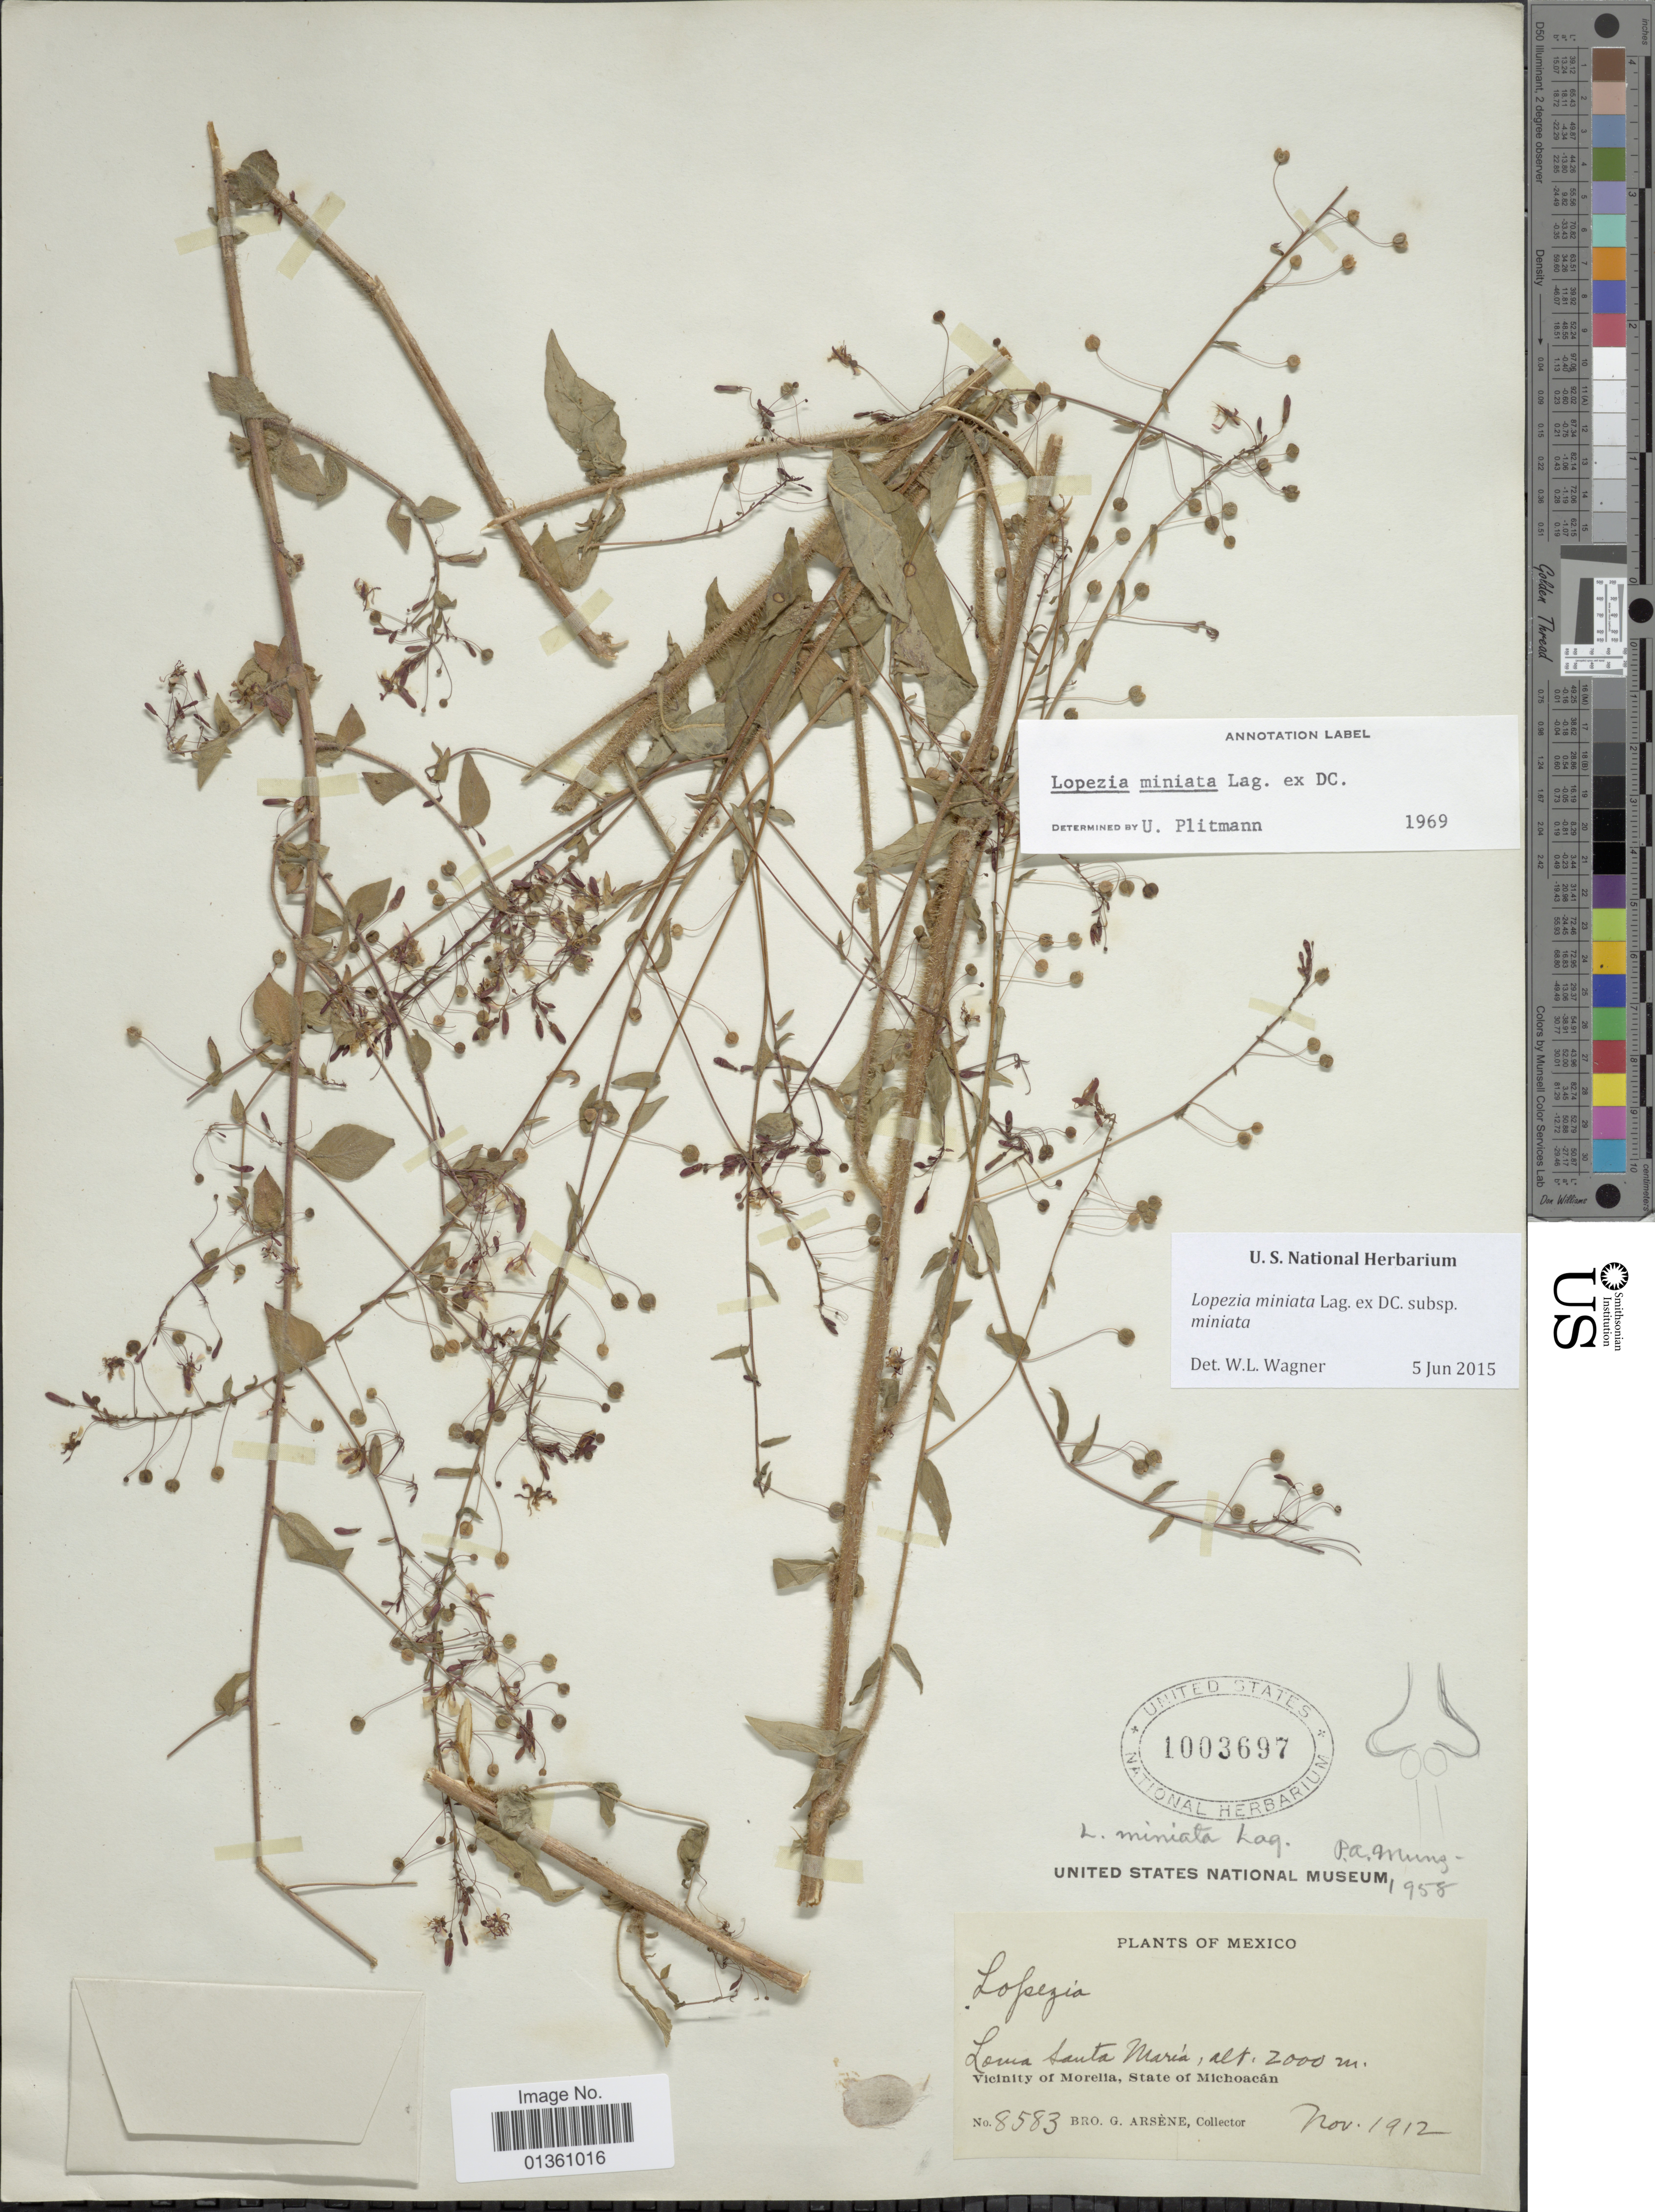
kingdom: Plantae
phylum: Tracheophyta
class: Magnoliopsida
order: Myrtales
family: Onagraceae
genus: Lopezia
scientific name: Lopezia miniata subsp. miniata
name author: Lag. ex DC.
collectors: Bro. G. Arsène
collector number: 8583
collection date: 1912-11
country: Mexico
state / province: Michoacán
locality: Loma Santa Maria. Vicinity of Morelia.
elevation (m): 2000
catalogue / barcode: US 1003697